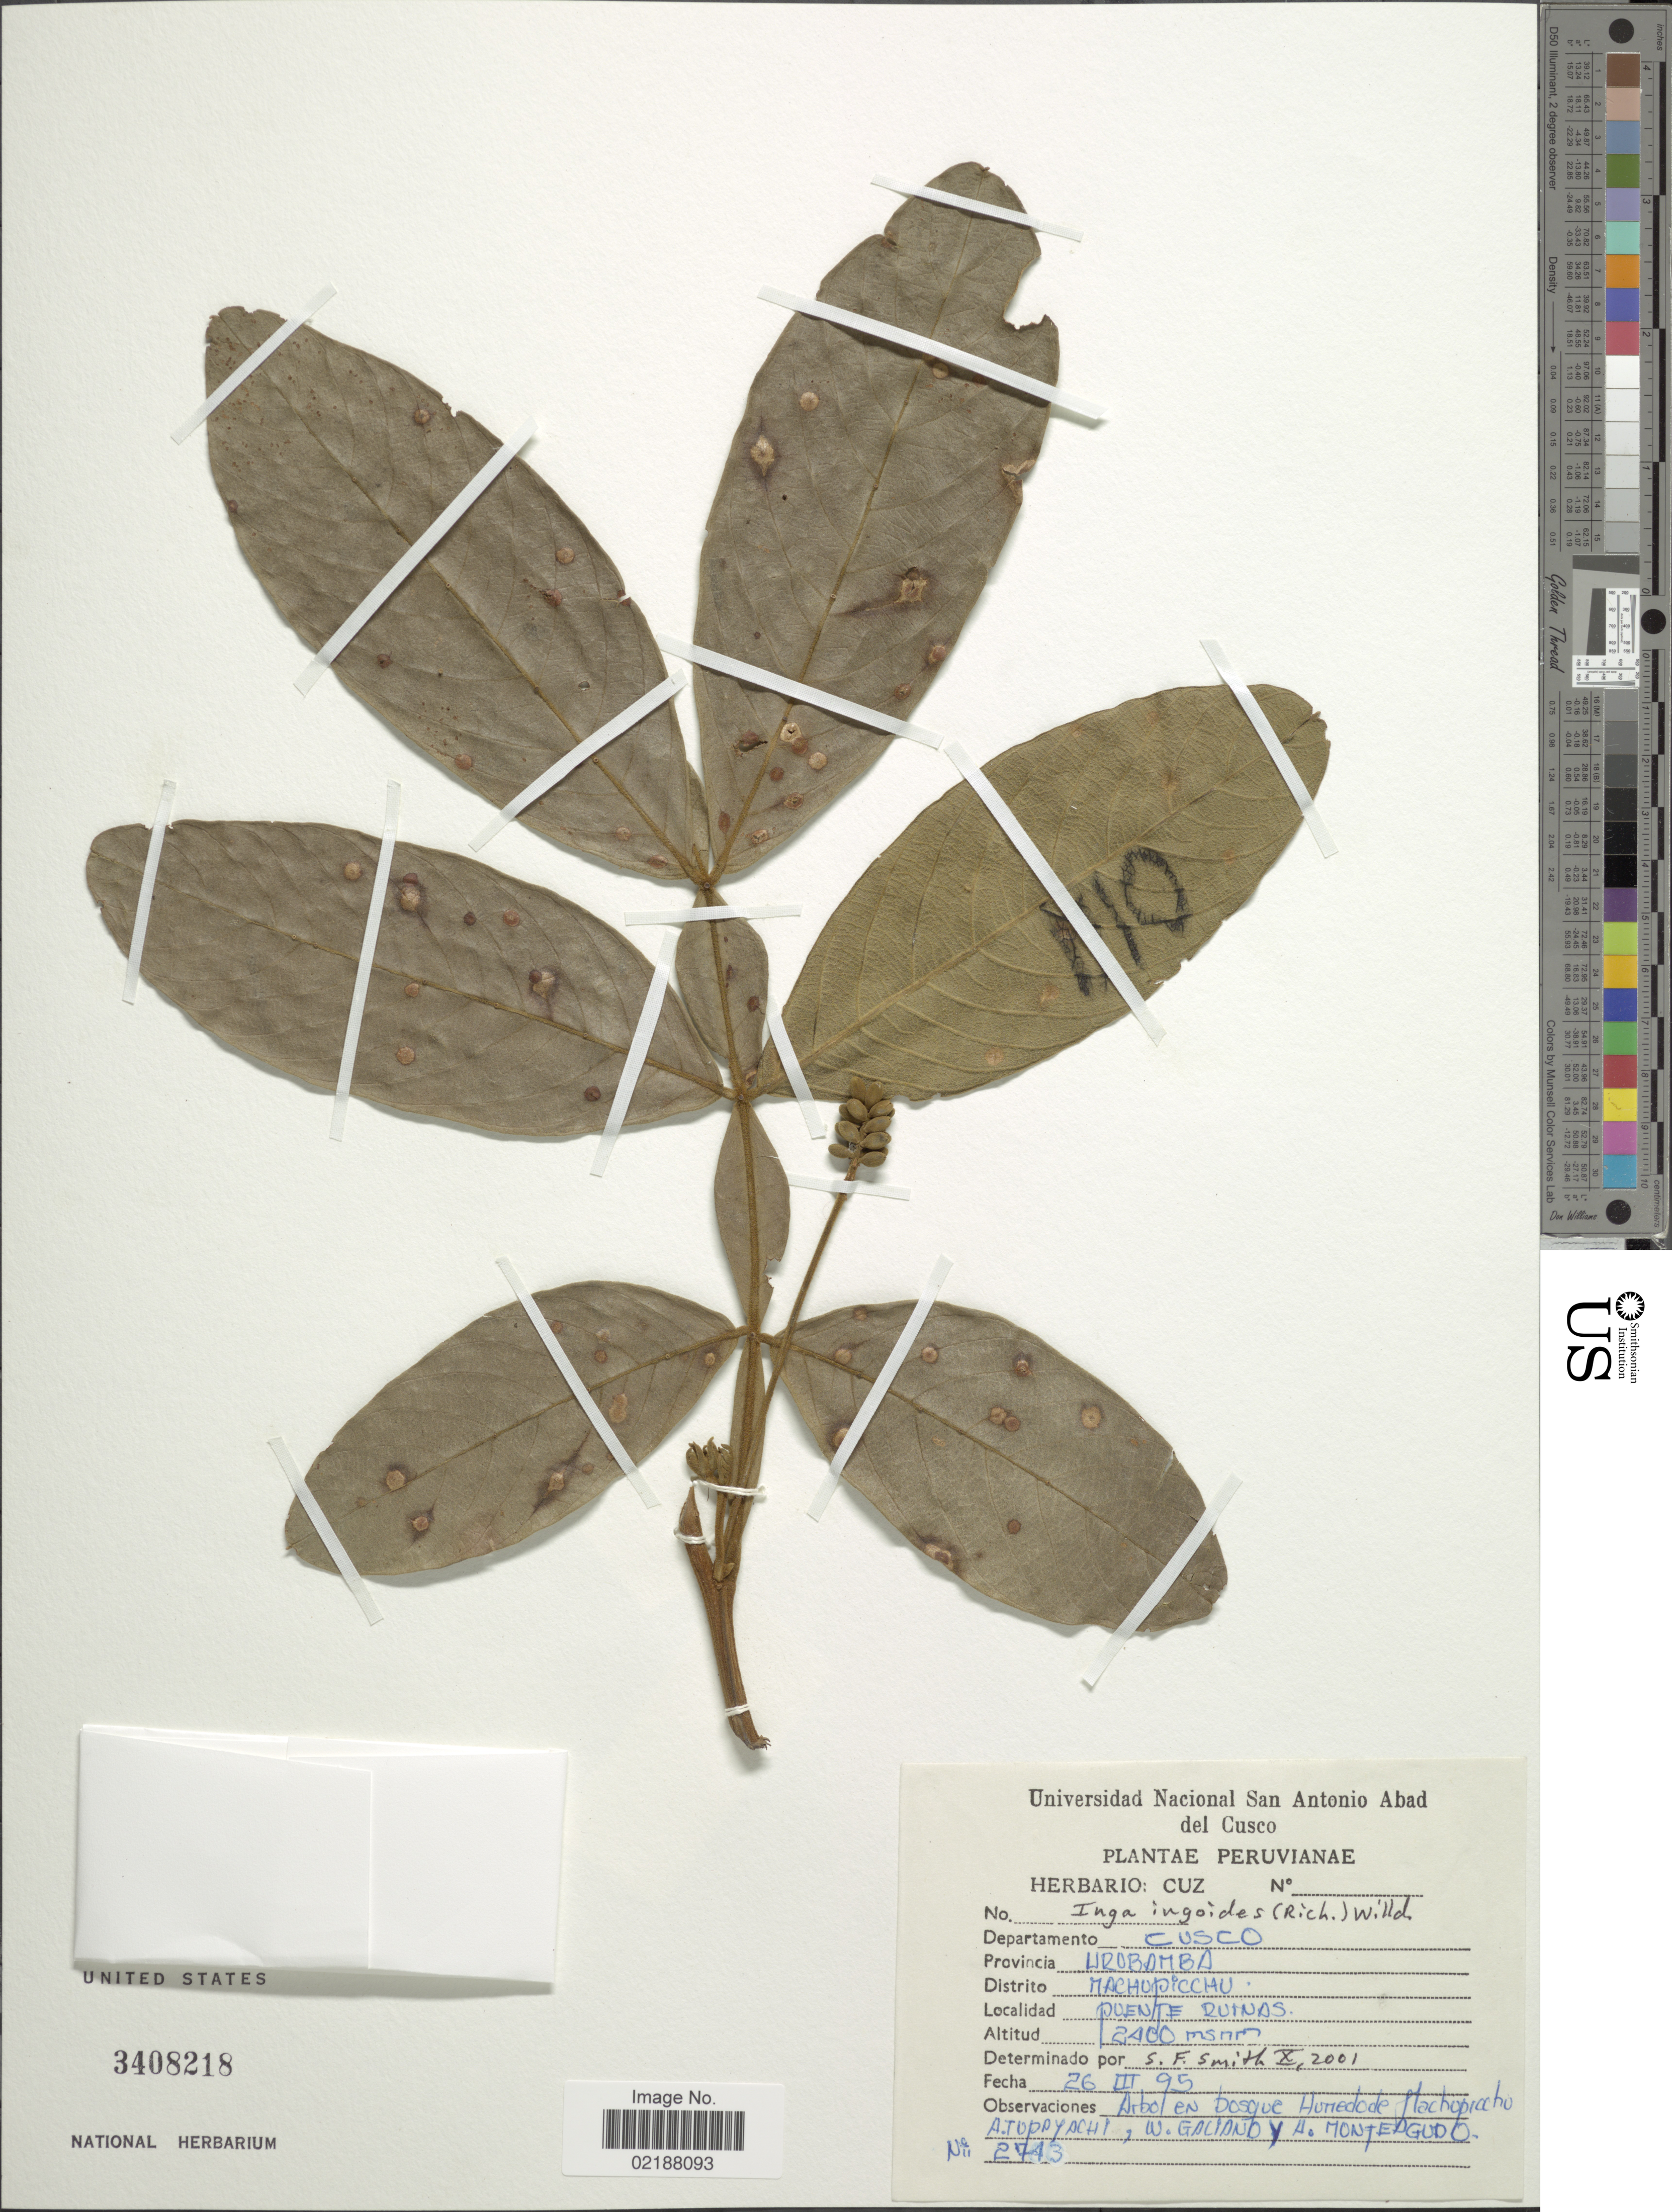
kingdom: Plantae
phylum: Tracheophyta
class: Magnoliopsida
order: Fabales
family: Fabaceae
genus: Inga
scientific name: Inga ingoides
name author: (Rich.) Willd.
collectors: A. Tupayachi H., W. Galiano & A. Monteguado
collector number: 2743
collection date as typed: Transcribed d/m/y: 26/3/95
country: Peru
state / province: Cusco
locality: Departamento Cuzco. Provincia Urobomba. Distrito Machupicchu. Puente Ruinas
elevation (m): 2400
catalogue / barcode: US 3408218